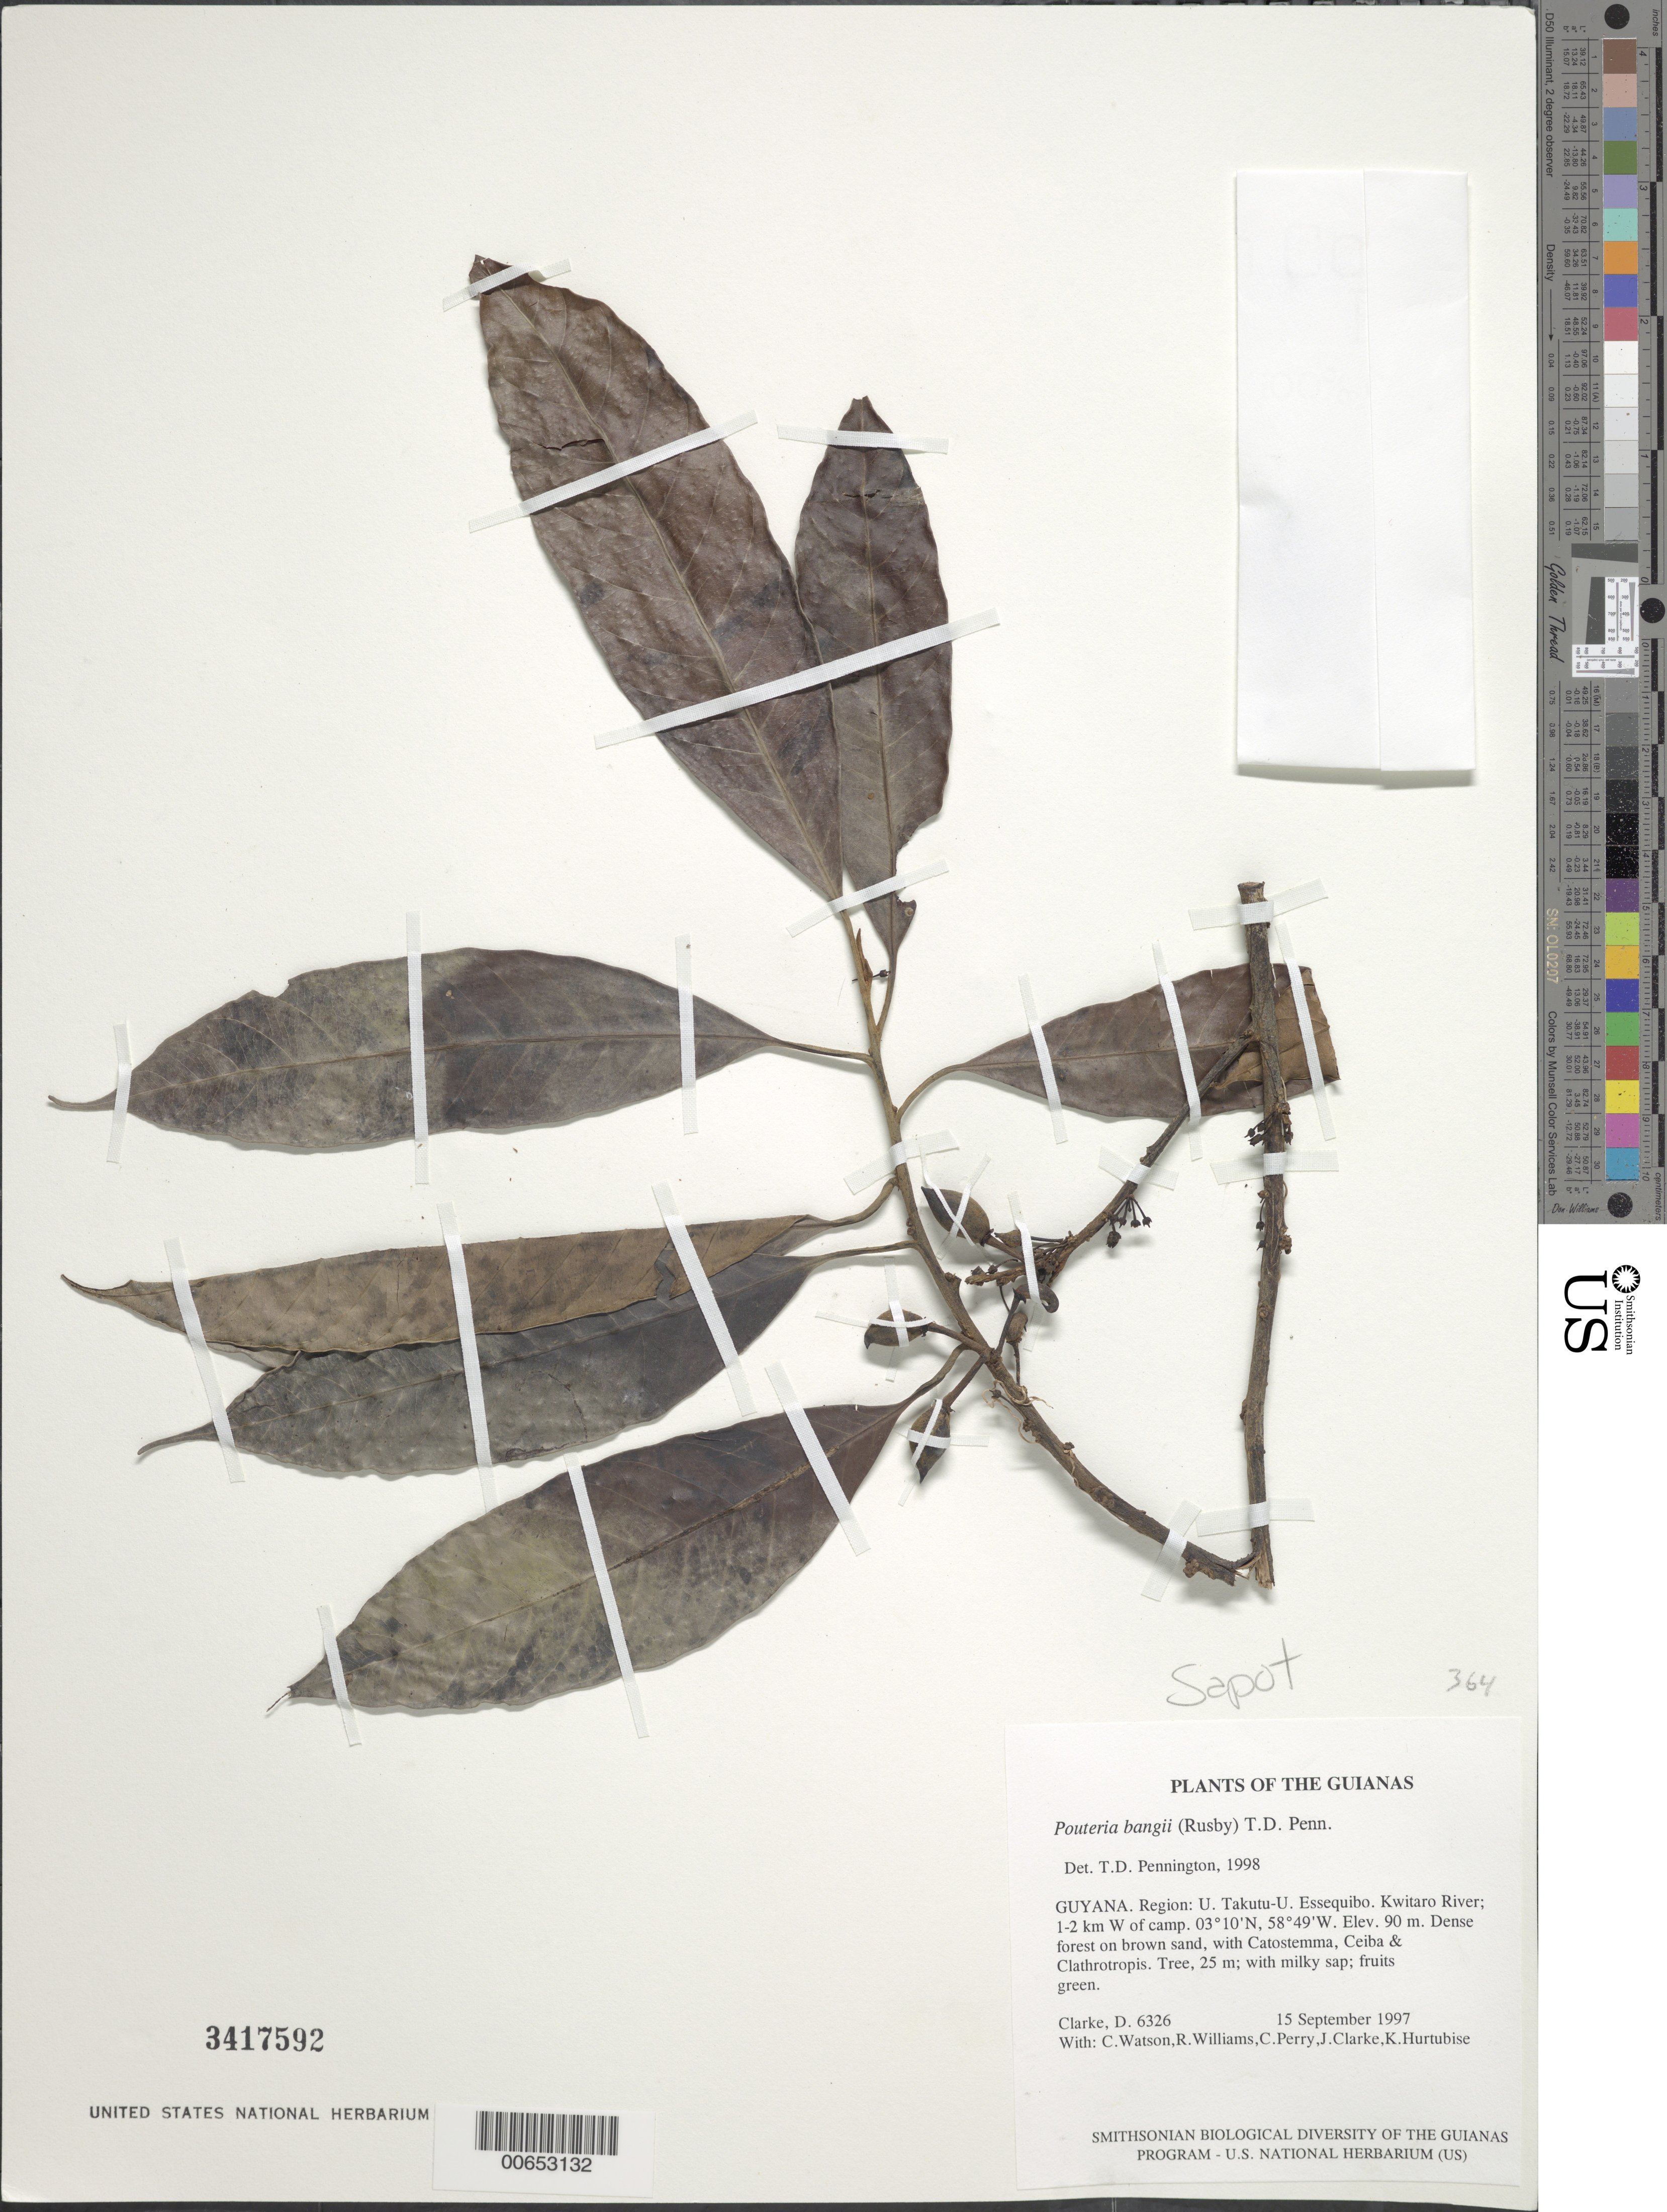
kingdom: Plantae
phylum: Tracheophyta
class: Magnoliopsida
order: Ericales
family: Sapotaceae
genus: Pouteria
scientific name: Pouteria bangii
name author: (Rusby) T.D. Penn.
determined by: Pennington, T. D., (K)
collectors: H. D. Clarke, C. Watson, R. Williams, C. Perry, J. Clarke & K. Hurtubise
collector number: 6326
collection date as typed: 15 September 1997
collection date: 1997-09-15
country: Guyana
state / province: U. Takutu-U. Essequibo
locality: Kwitaro River; 1-2 km W of camp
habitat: Dense forest on brown sand, with Catostemma, Ceiba & Clathrotropis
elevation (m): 90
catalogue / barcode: US 3417592